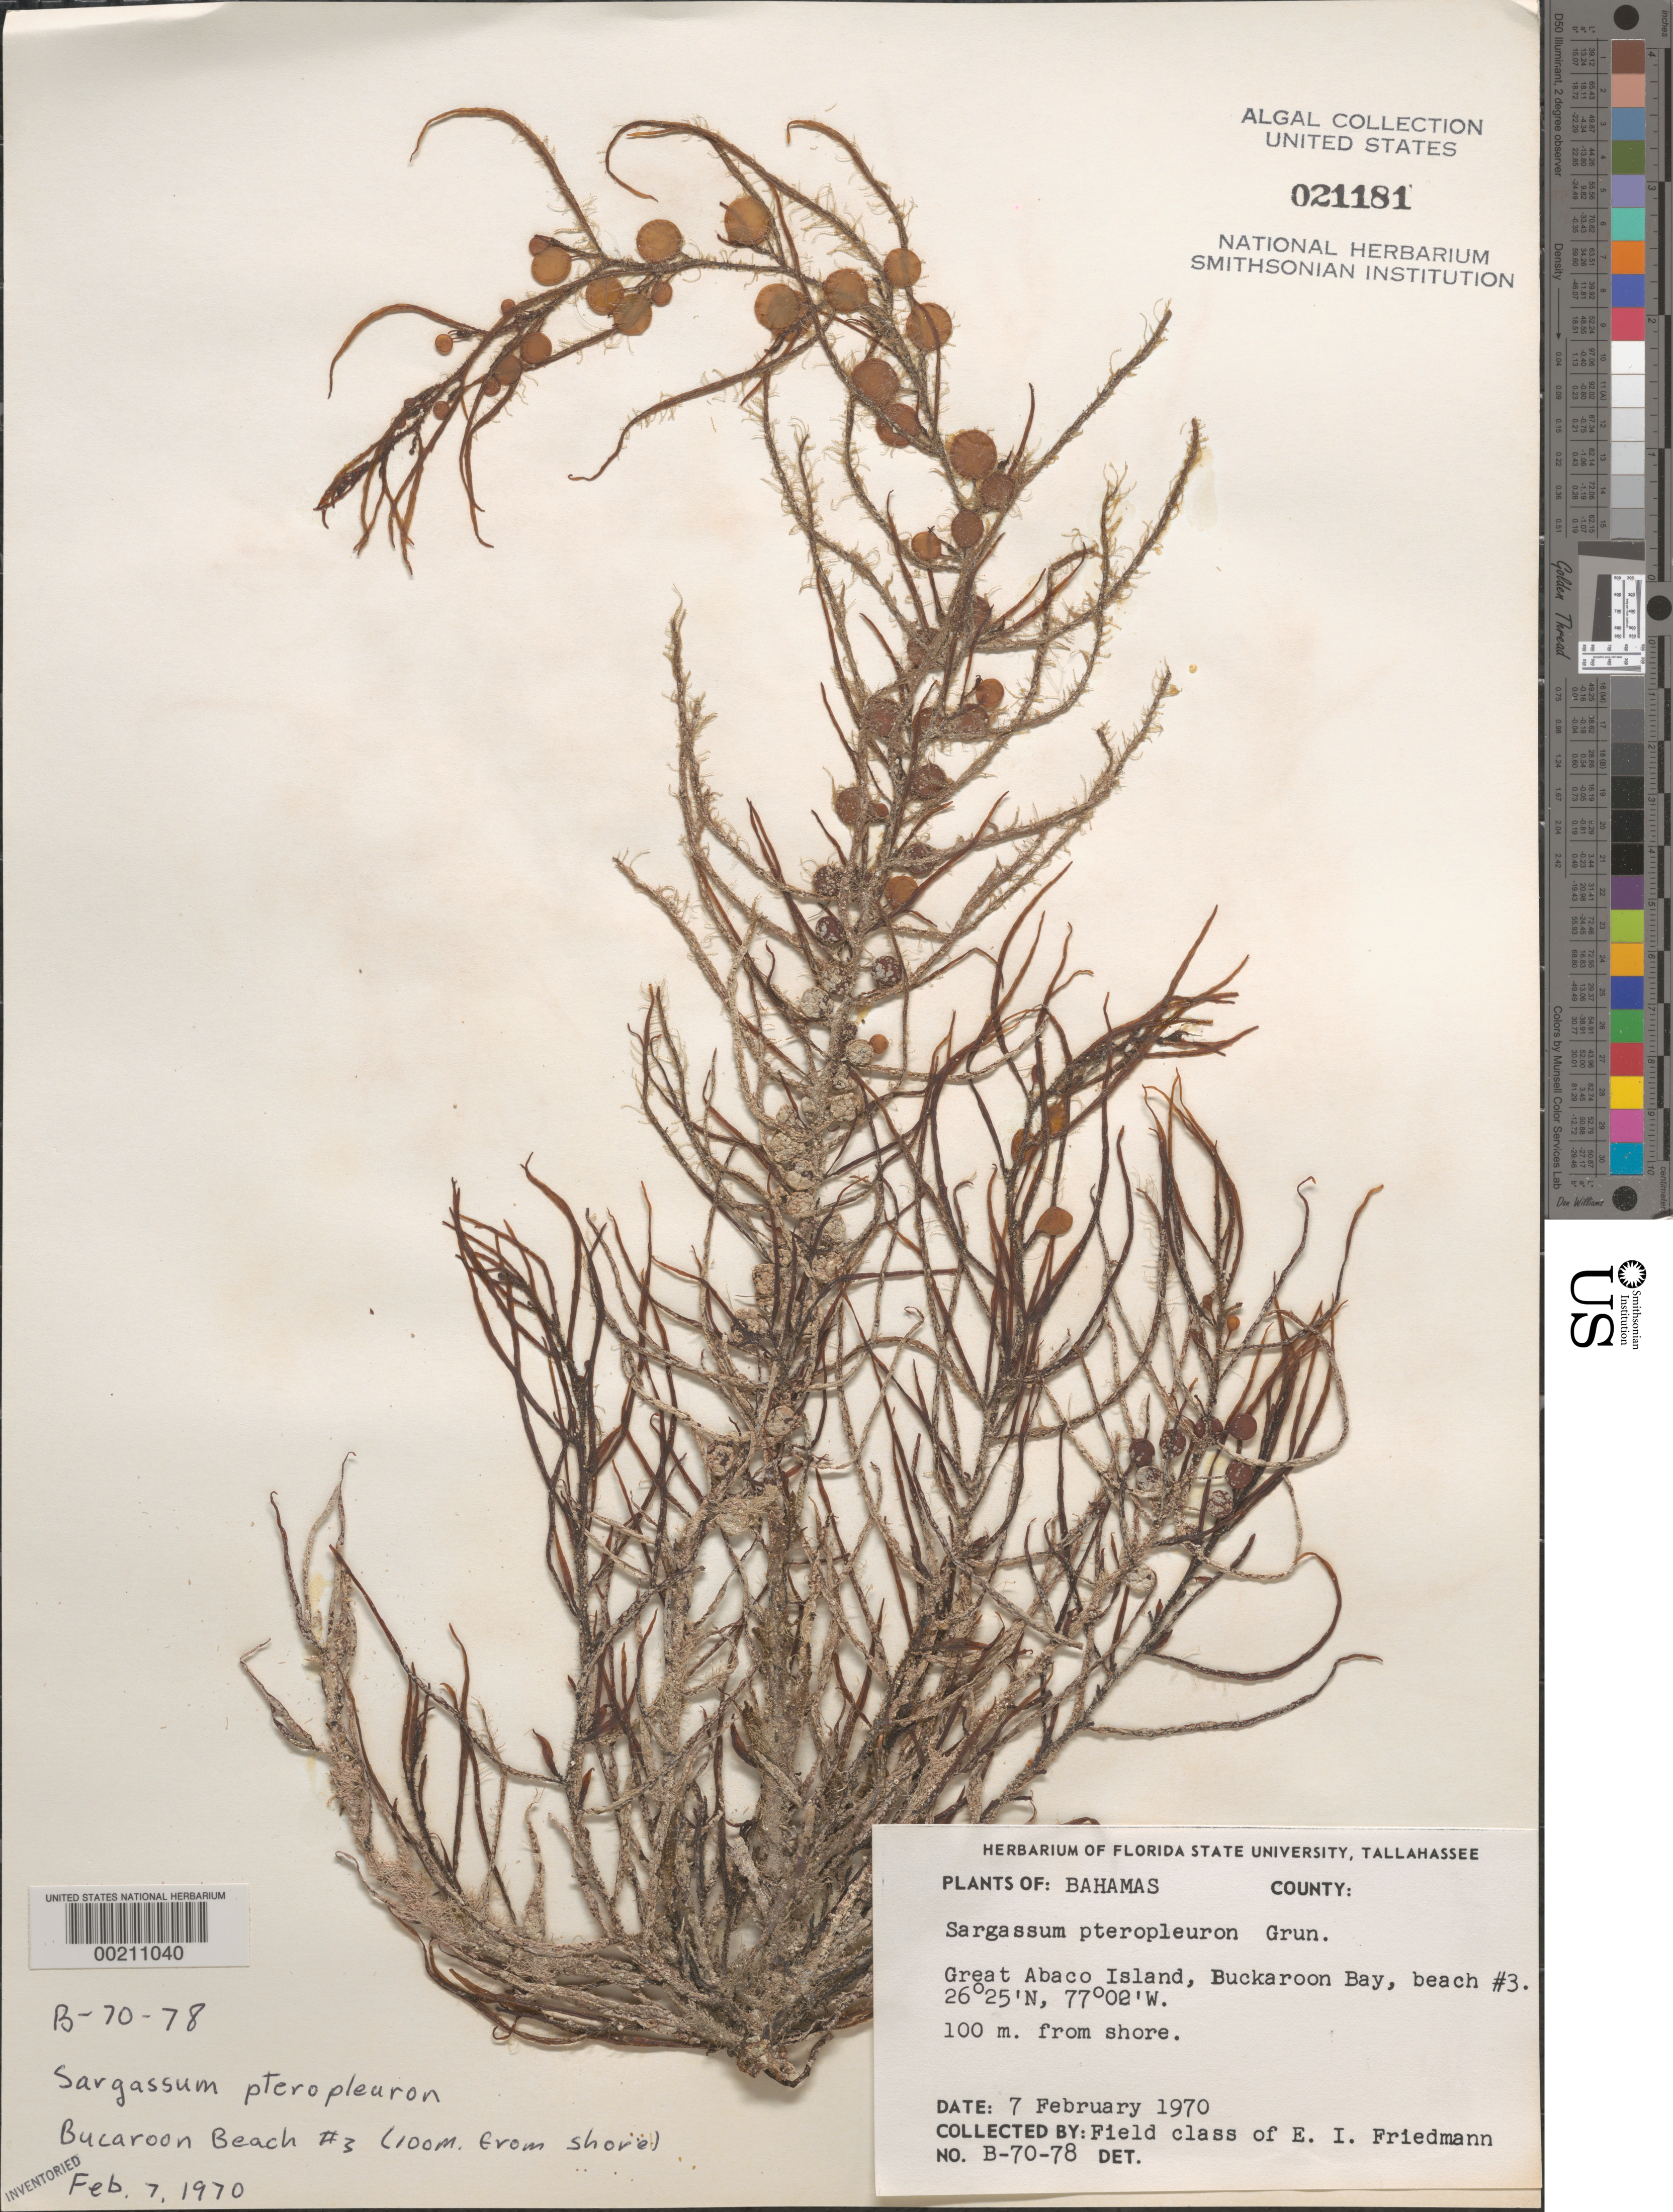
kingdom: Chromista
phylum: Ochrophyta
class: Phaeophyceae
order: Fucales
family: Sargassaceae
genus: Sargassum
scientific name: Sargassum pteropleuron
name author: Grunow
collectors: E. Friedmann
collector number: B-70-78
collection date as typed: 07 Feb 1970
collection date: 1970-02-07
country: Bahamas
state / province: Abaco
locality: Great abaco island, buckaroon bay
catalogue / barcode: US 21181